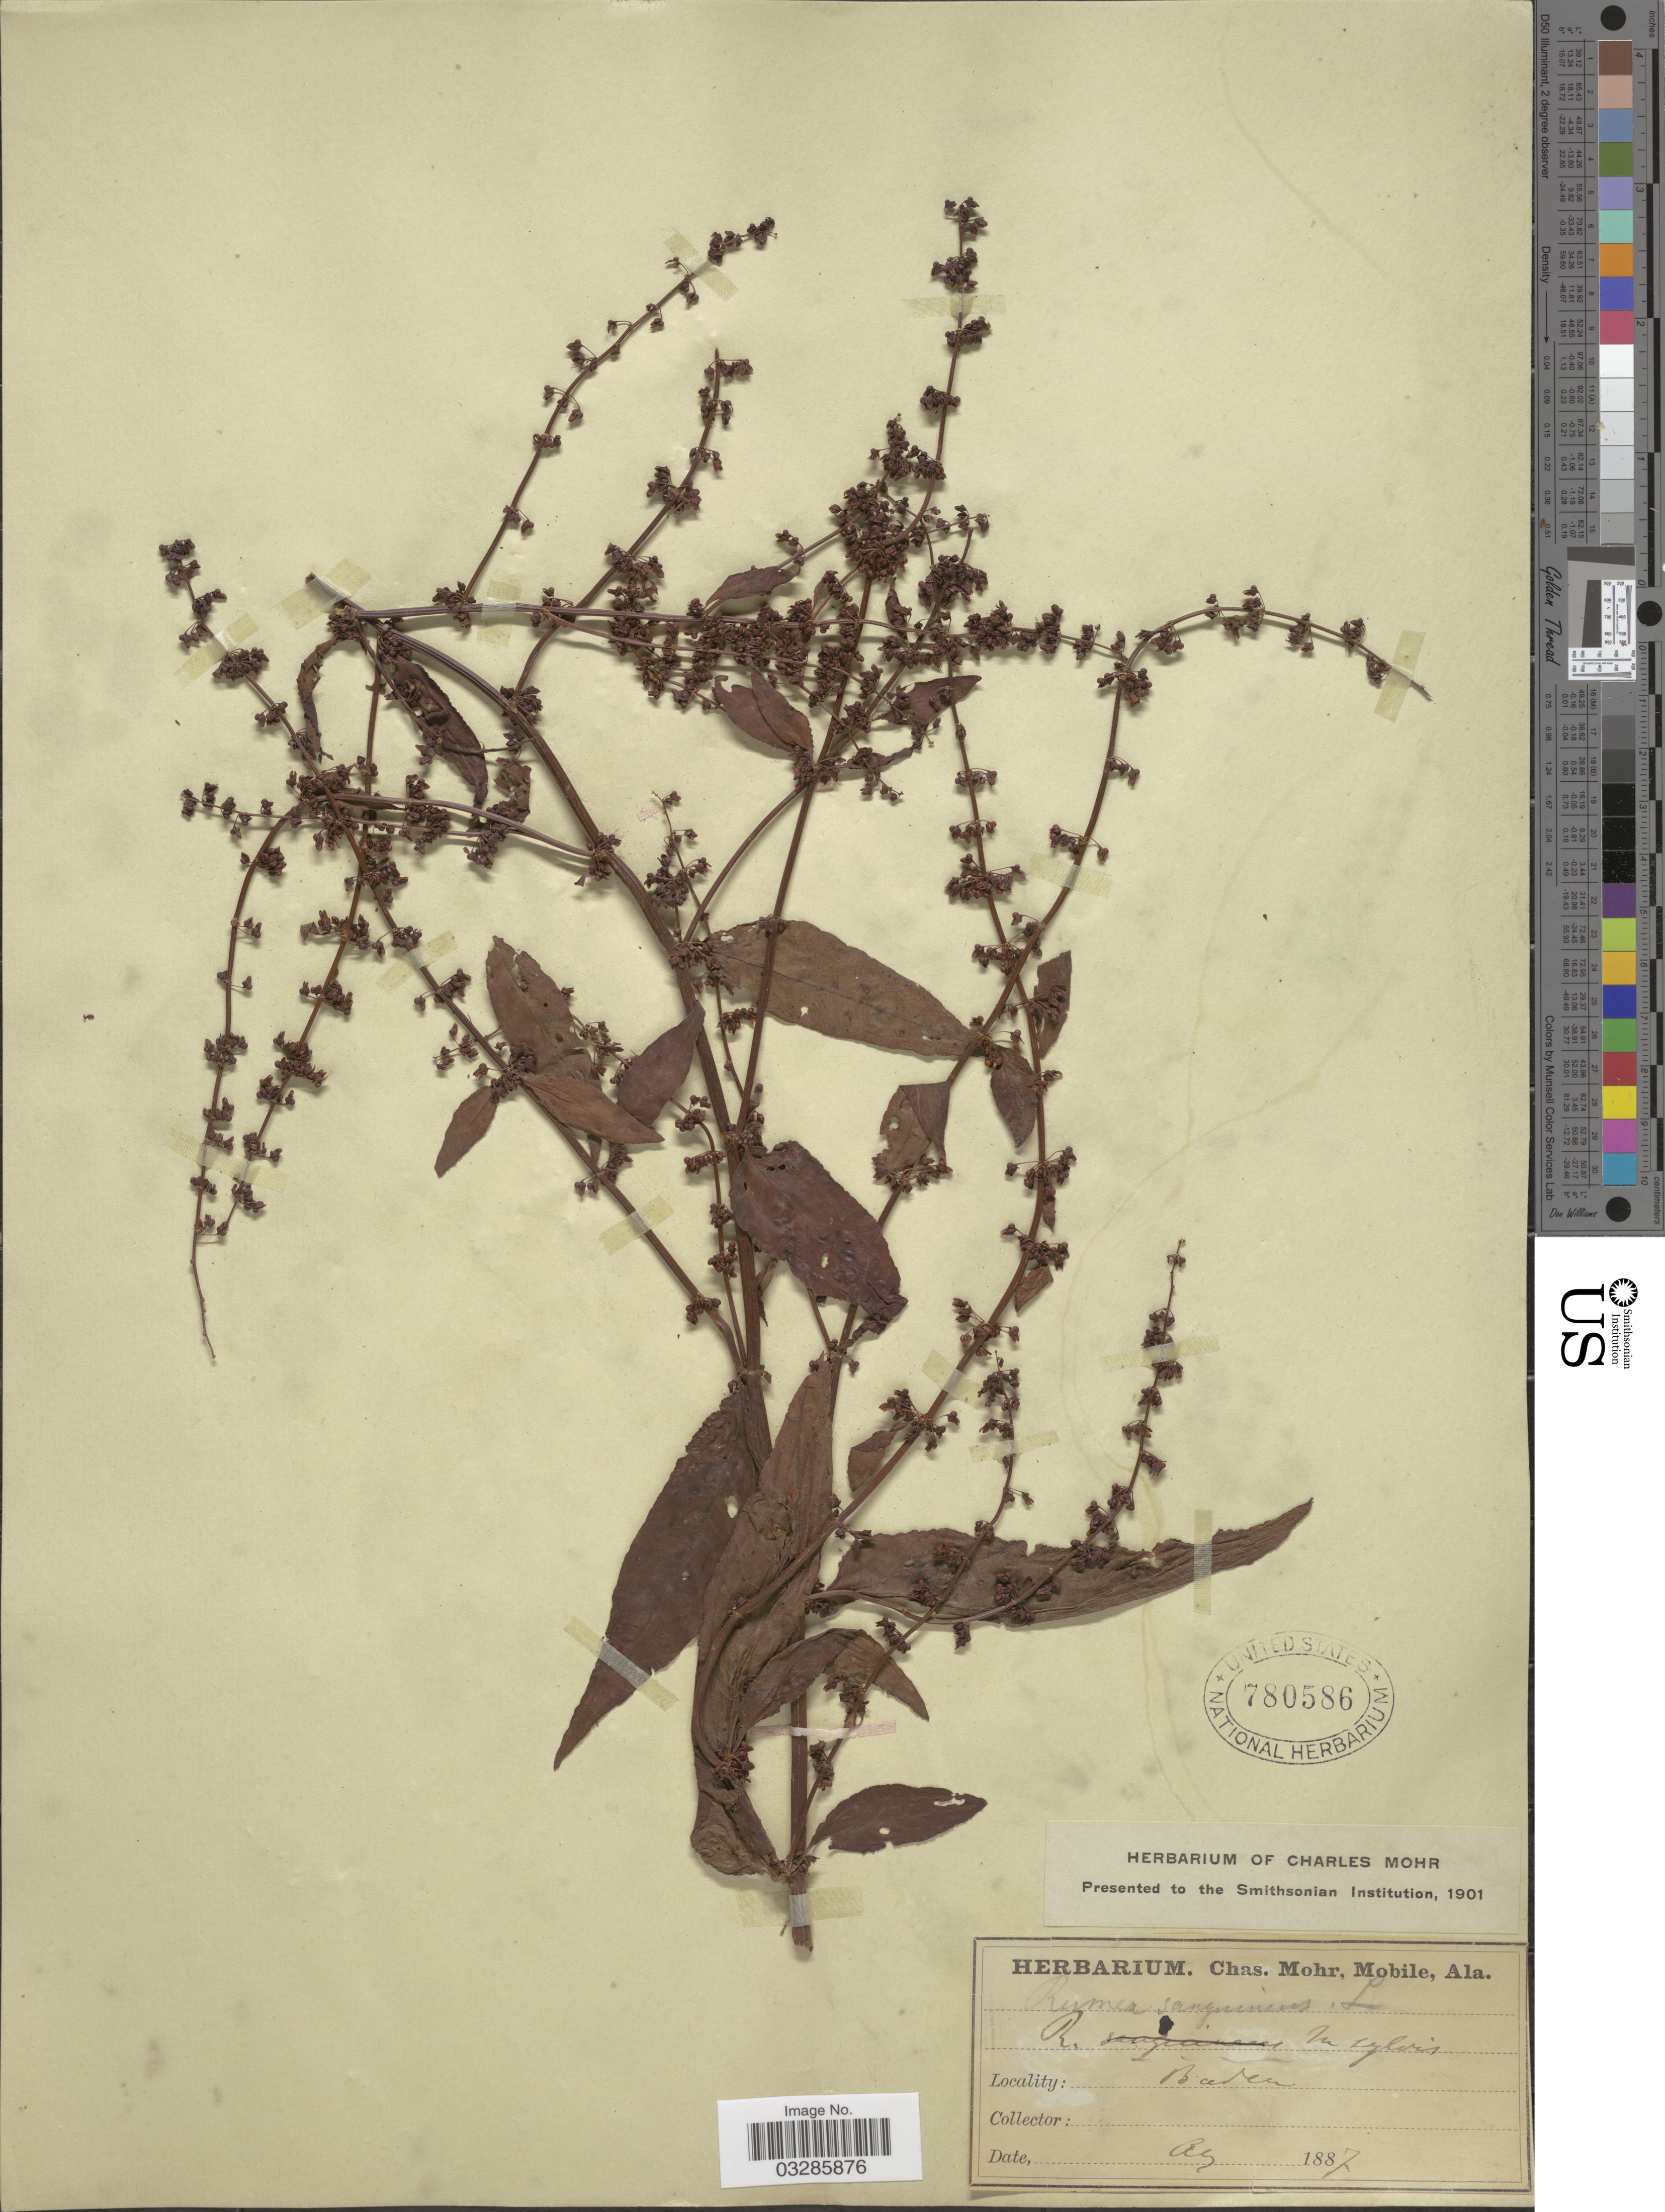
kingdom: Plantae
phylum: Tracheophyta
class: Magnoliopsida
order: Caryophyllales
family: Polygonaceae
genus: Rumex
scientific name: Rumex sanguineus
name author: L.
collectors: ex herb. Charles Mohr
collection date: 1887-08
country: United States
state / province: Alabama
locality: Baden.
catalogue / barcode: US 780586